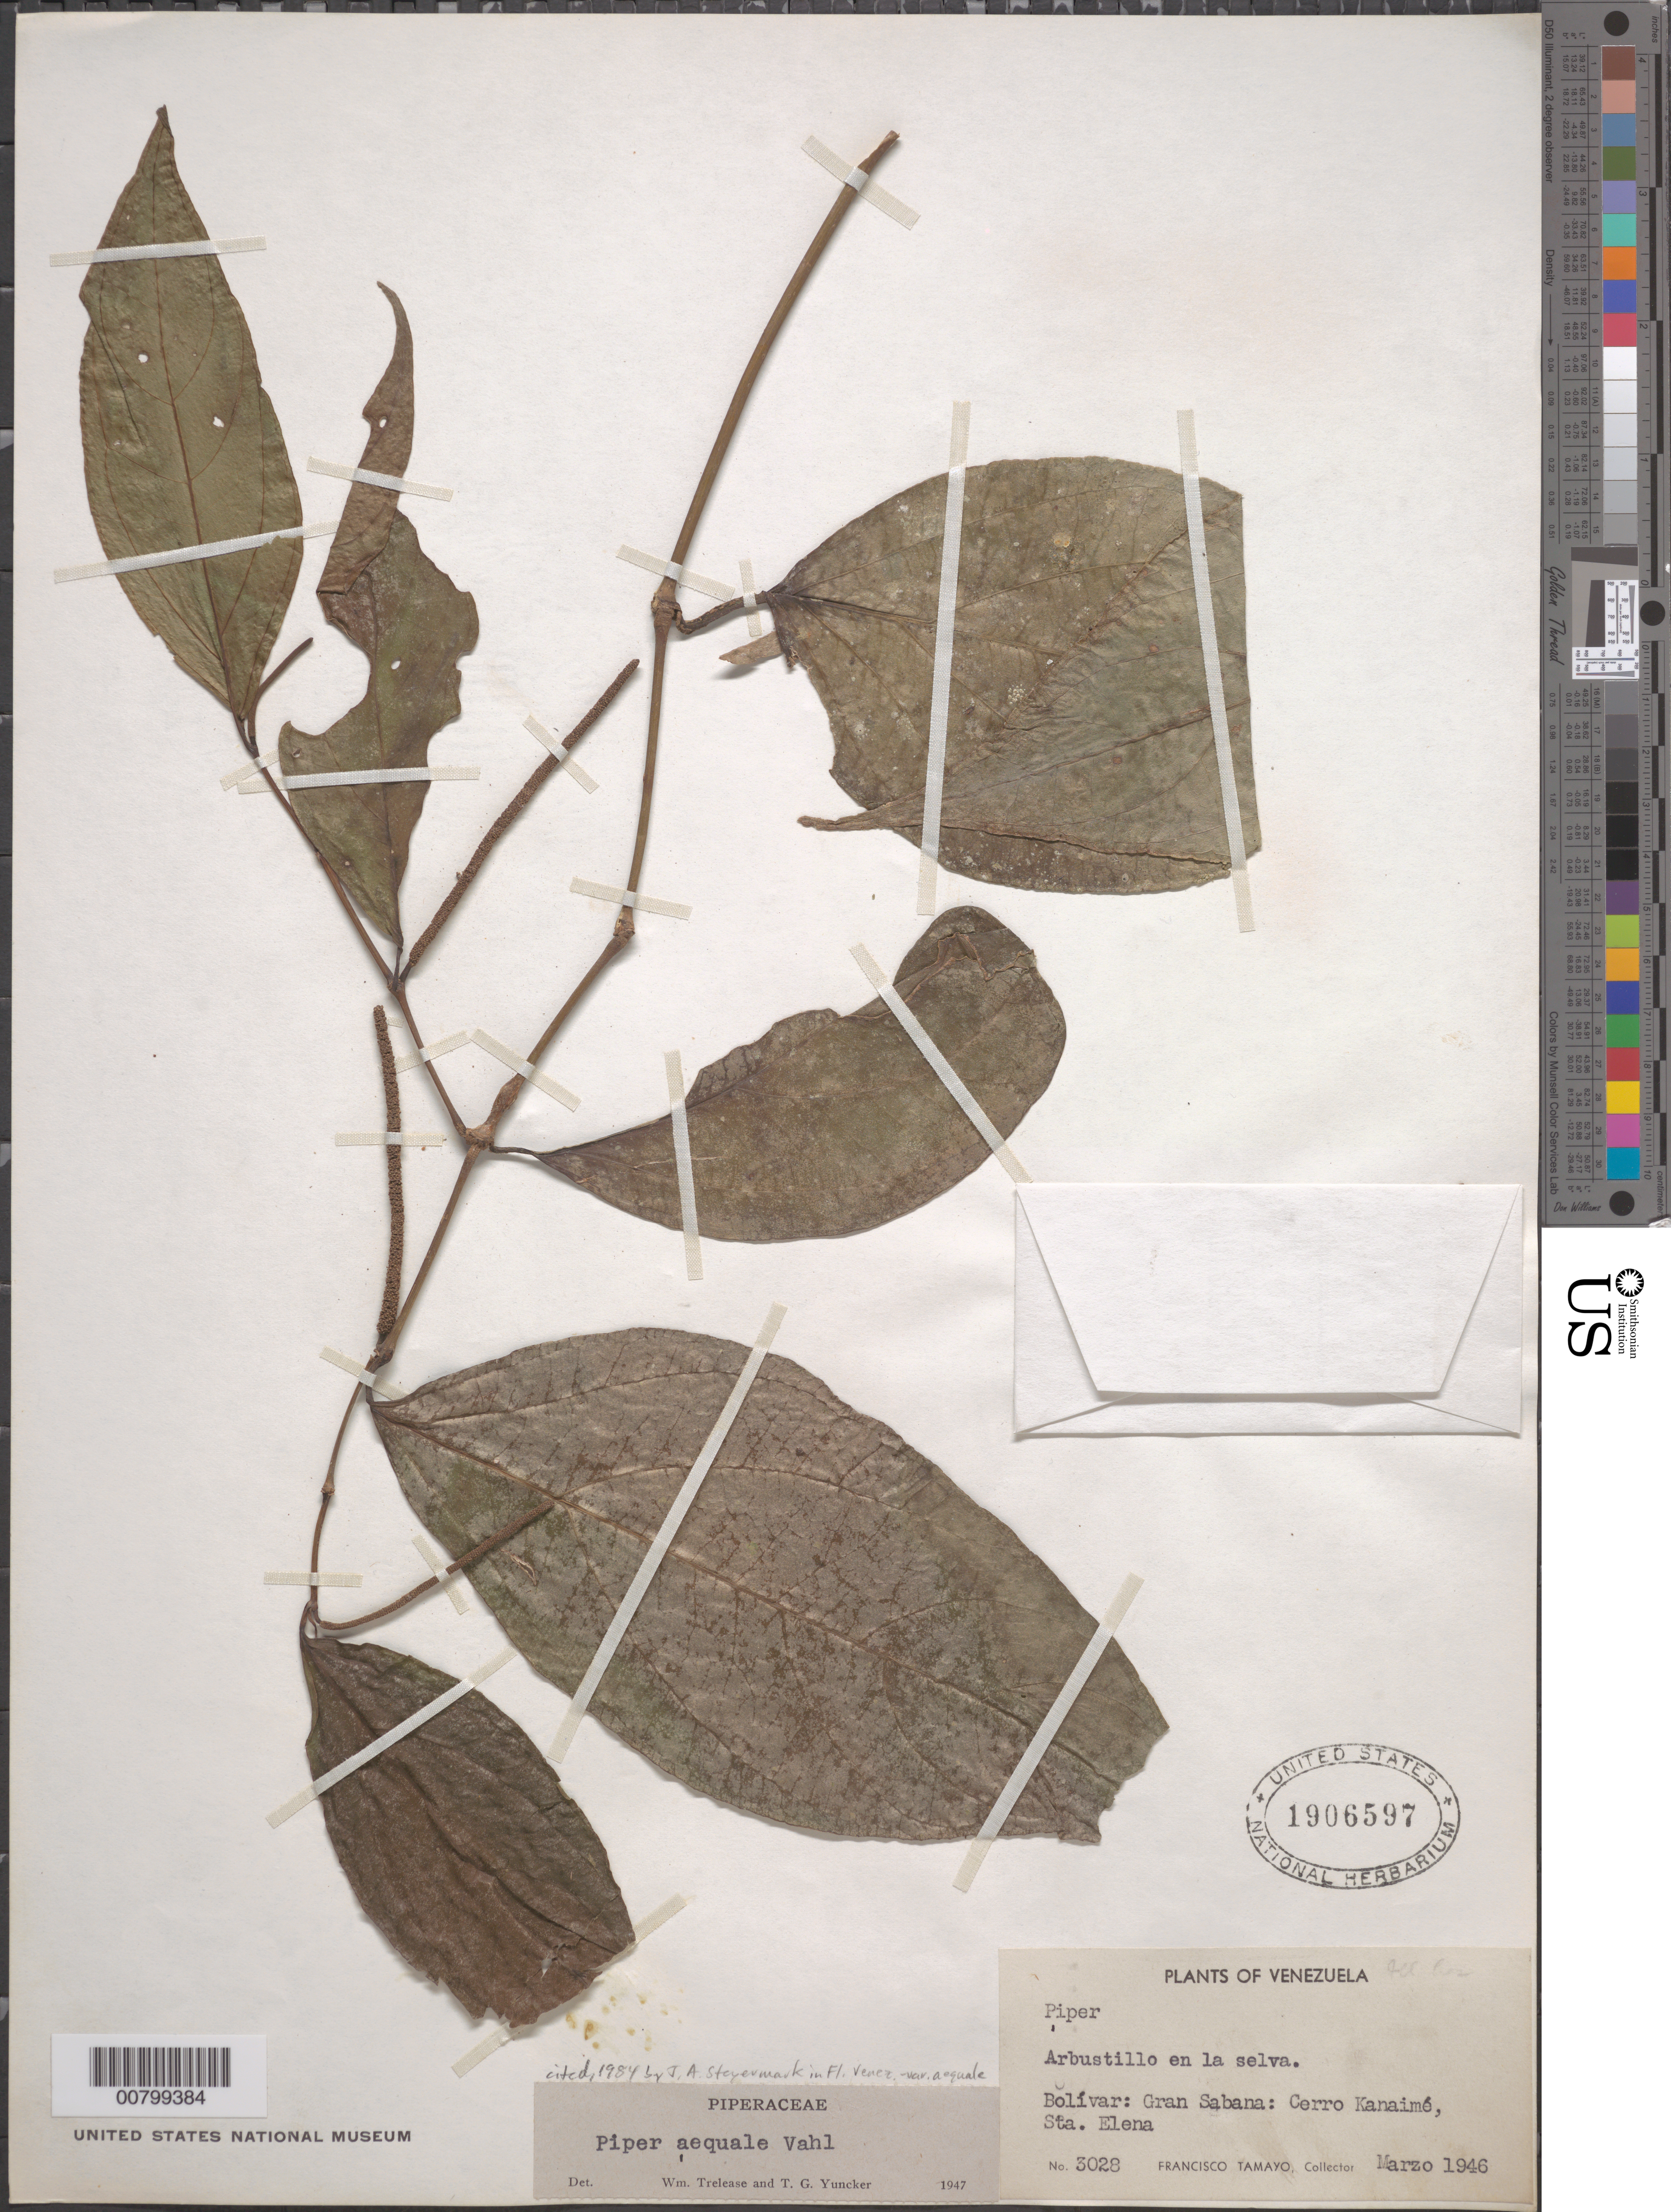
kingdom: Plantae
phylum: Tracheophyta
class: Magnoliopsida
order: Piperales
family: Piperaceae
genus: Piper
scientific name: Piper aequale var. aequale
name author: Vahl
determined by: Steyermark, Julian A., (VEN)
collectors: F. Tamayo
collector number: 3028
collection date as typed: Mar-46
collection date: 1946-03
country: Venezuela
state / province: Bolívar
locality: Gran Sabana, Sta. Elena, Cerro Kanaimé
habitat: Woods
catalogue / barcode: US 1906597